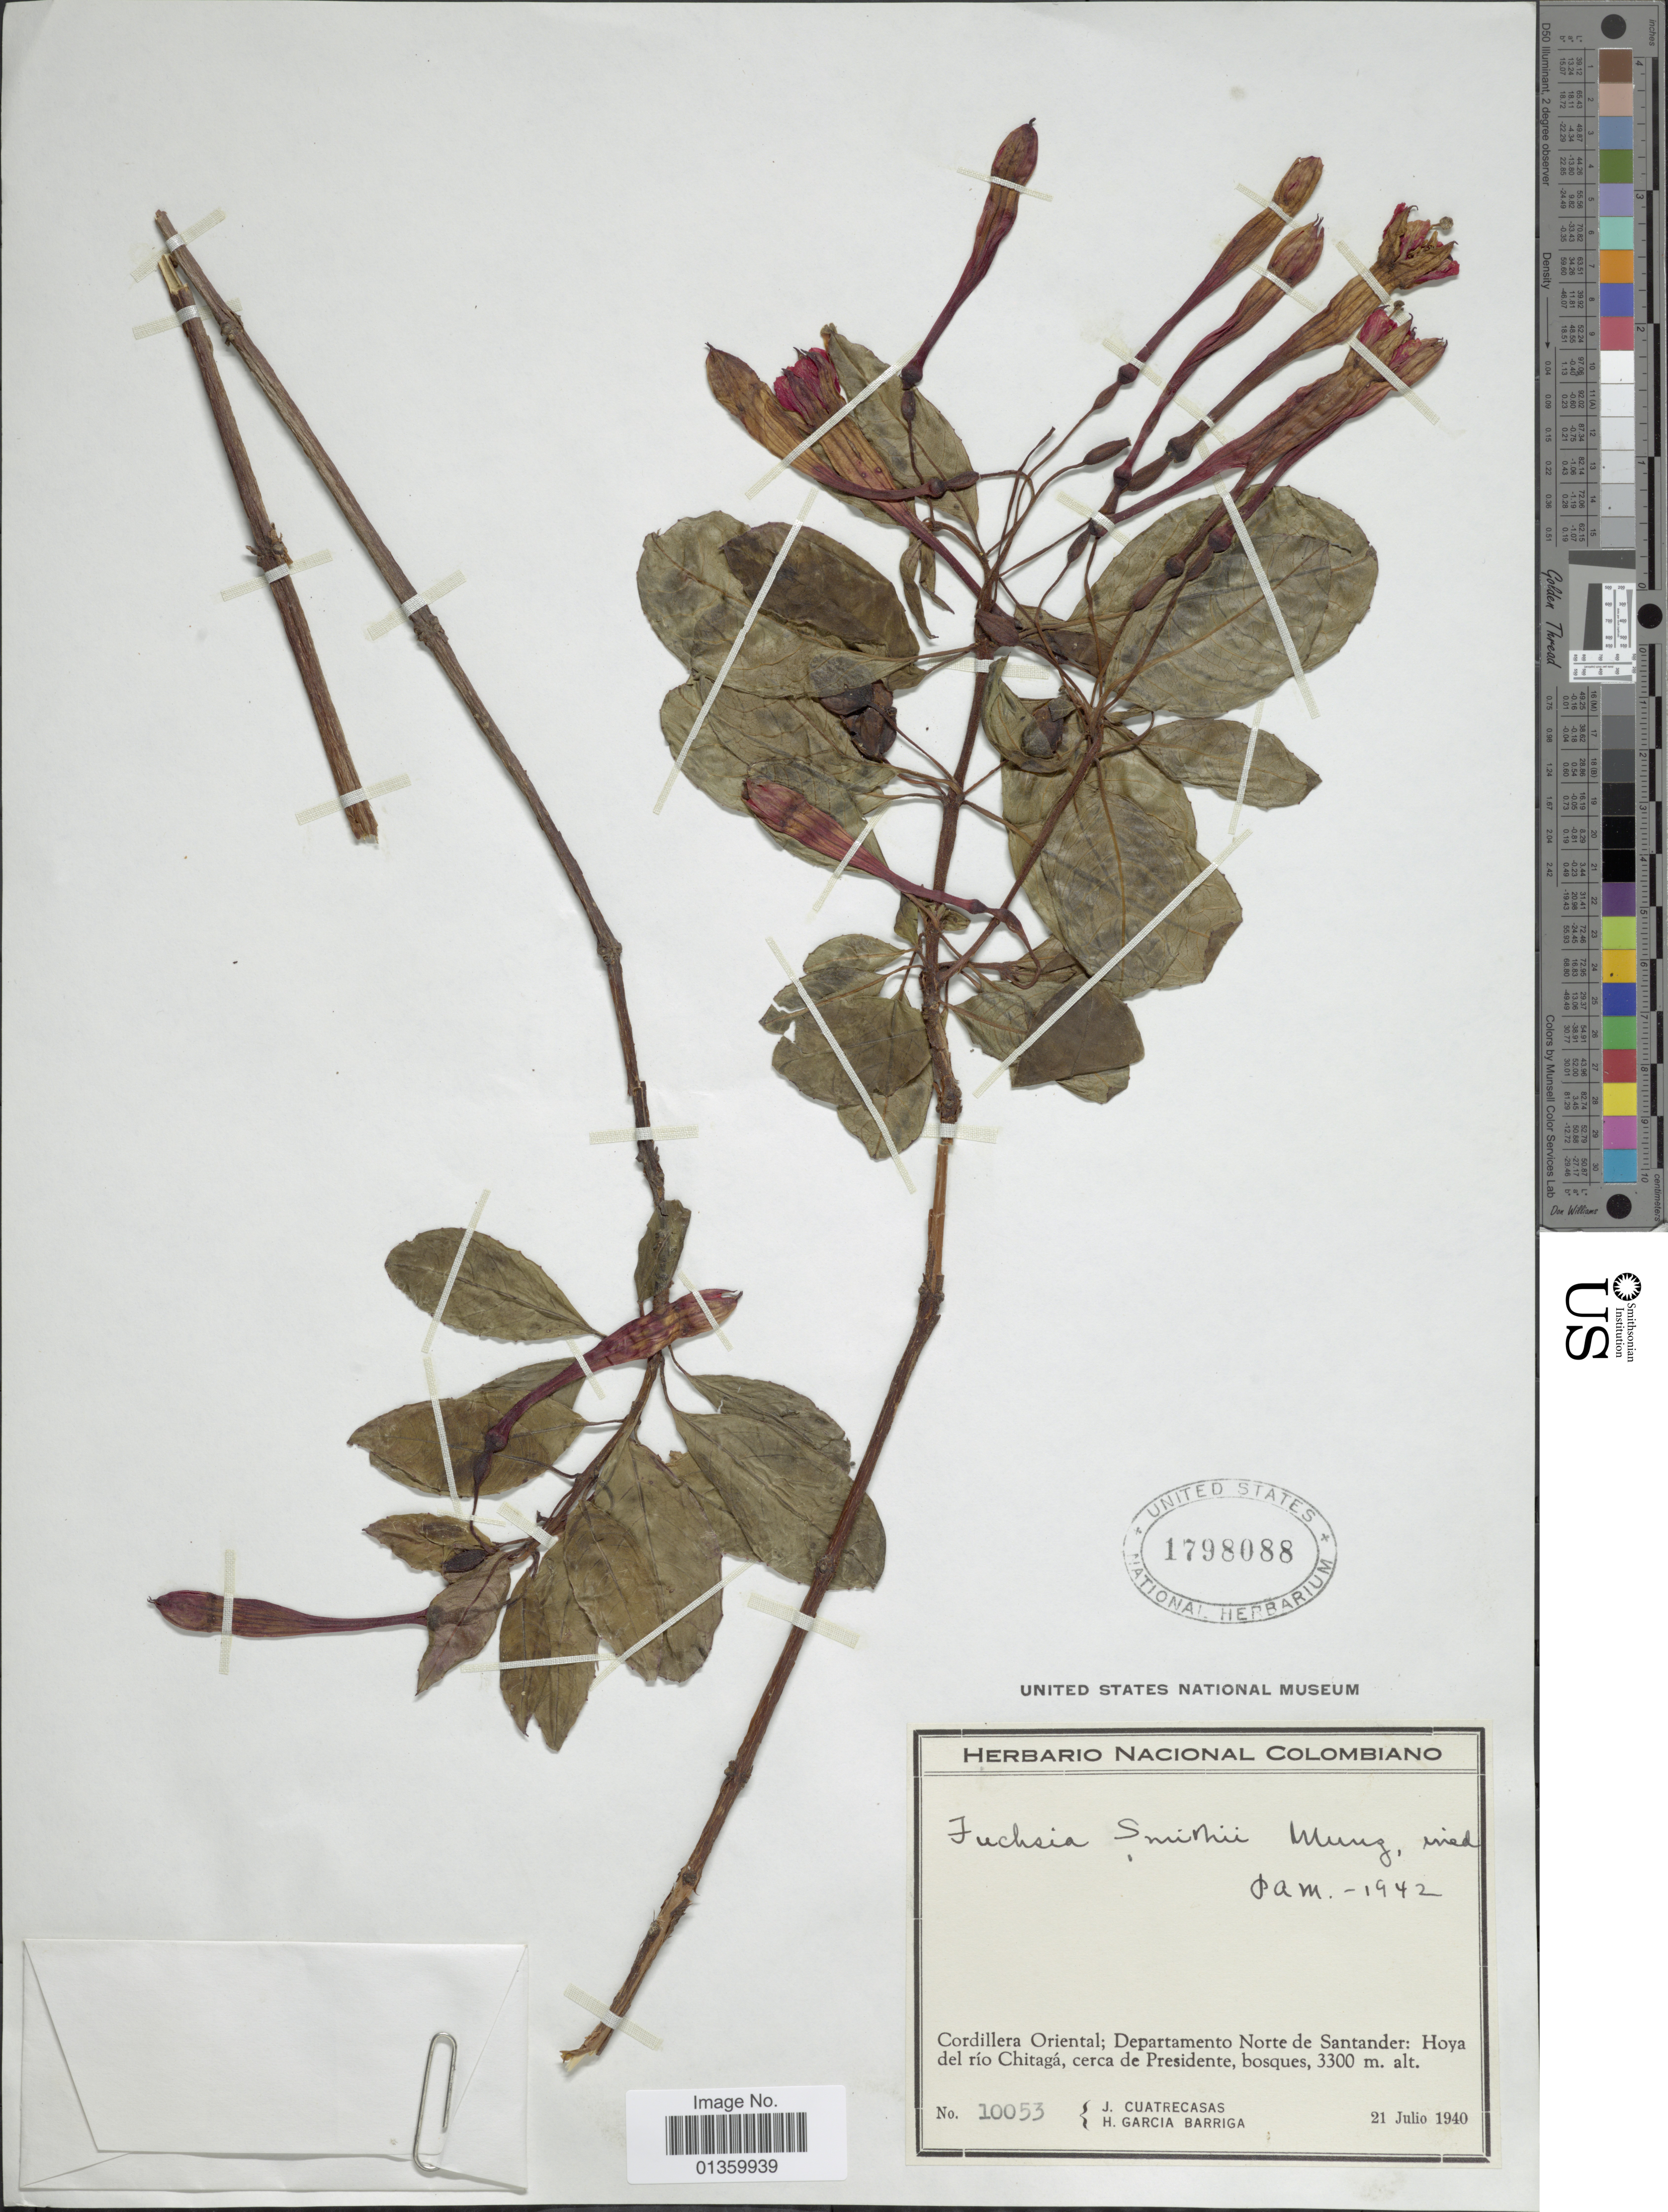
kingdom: Plantae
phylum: Tracheophyta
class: Magnoliopsida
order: Myrtales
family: Onagraceae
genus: Fuchsia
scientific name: Fuchsia petiolaris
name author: Kunth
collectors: J. Cuatrecasas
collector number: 10053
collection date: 1940-07-21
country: Colombia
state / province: Norte de Santander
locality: Cordillera Oriental: Hoya del río Chitagá, cerca de Presidente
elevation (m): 3300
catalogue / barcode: US 1798088